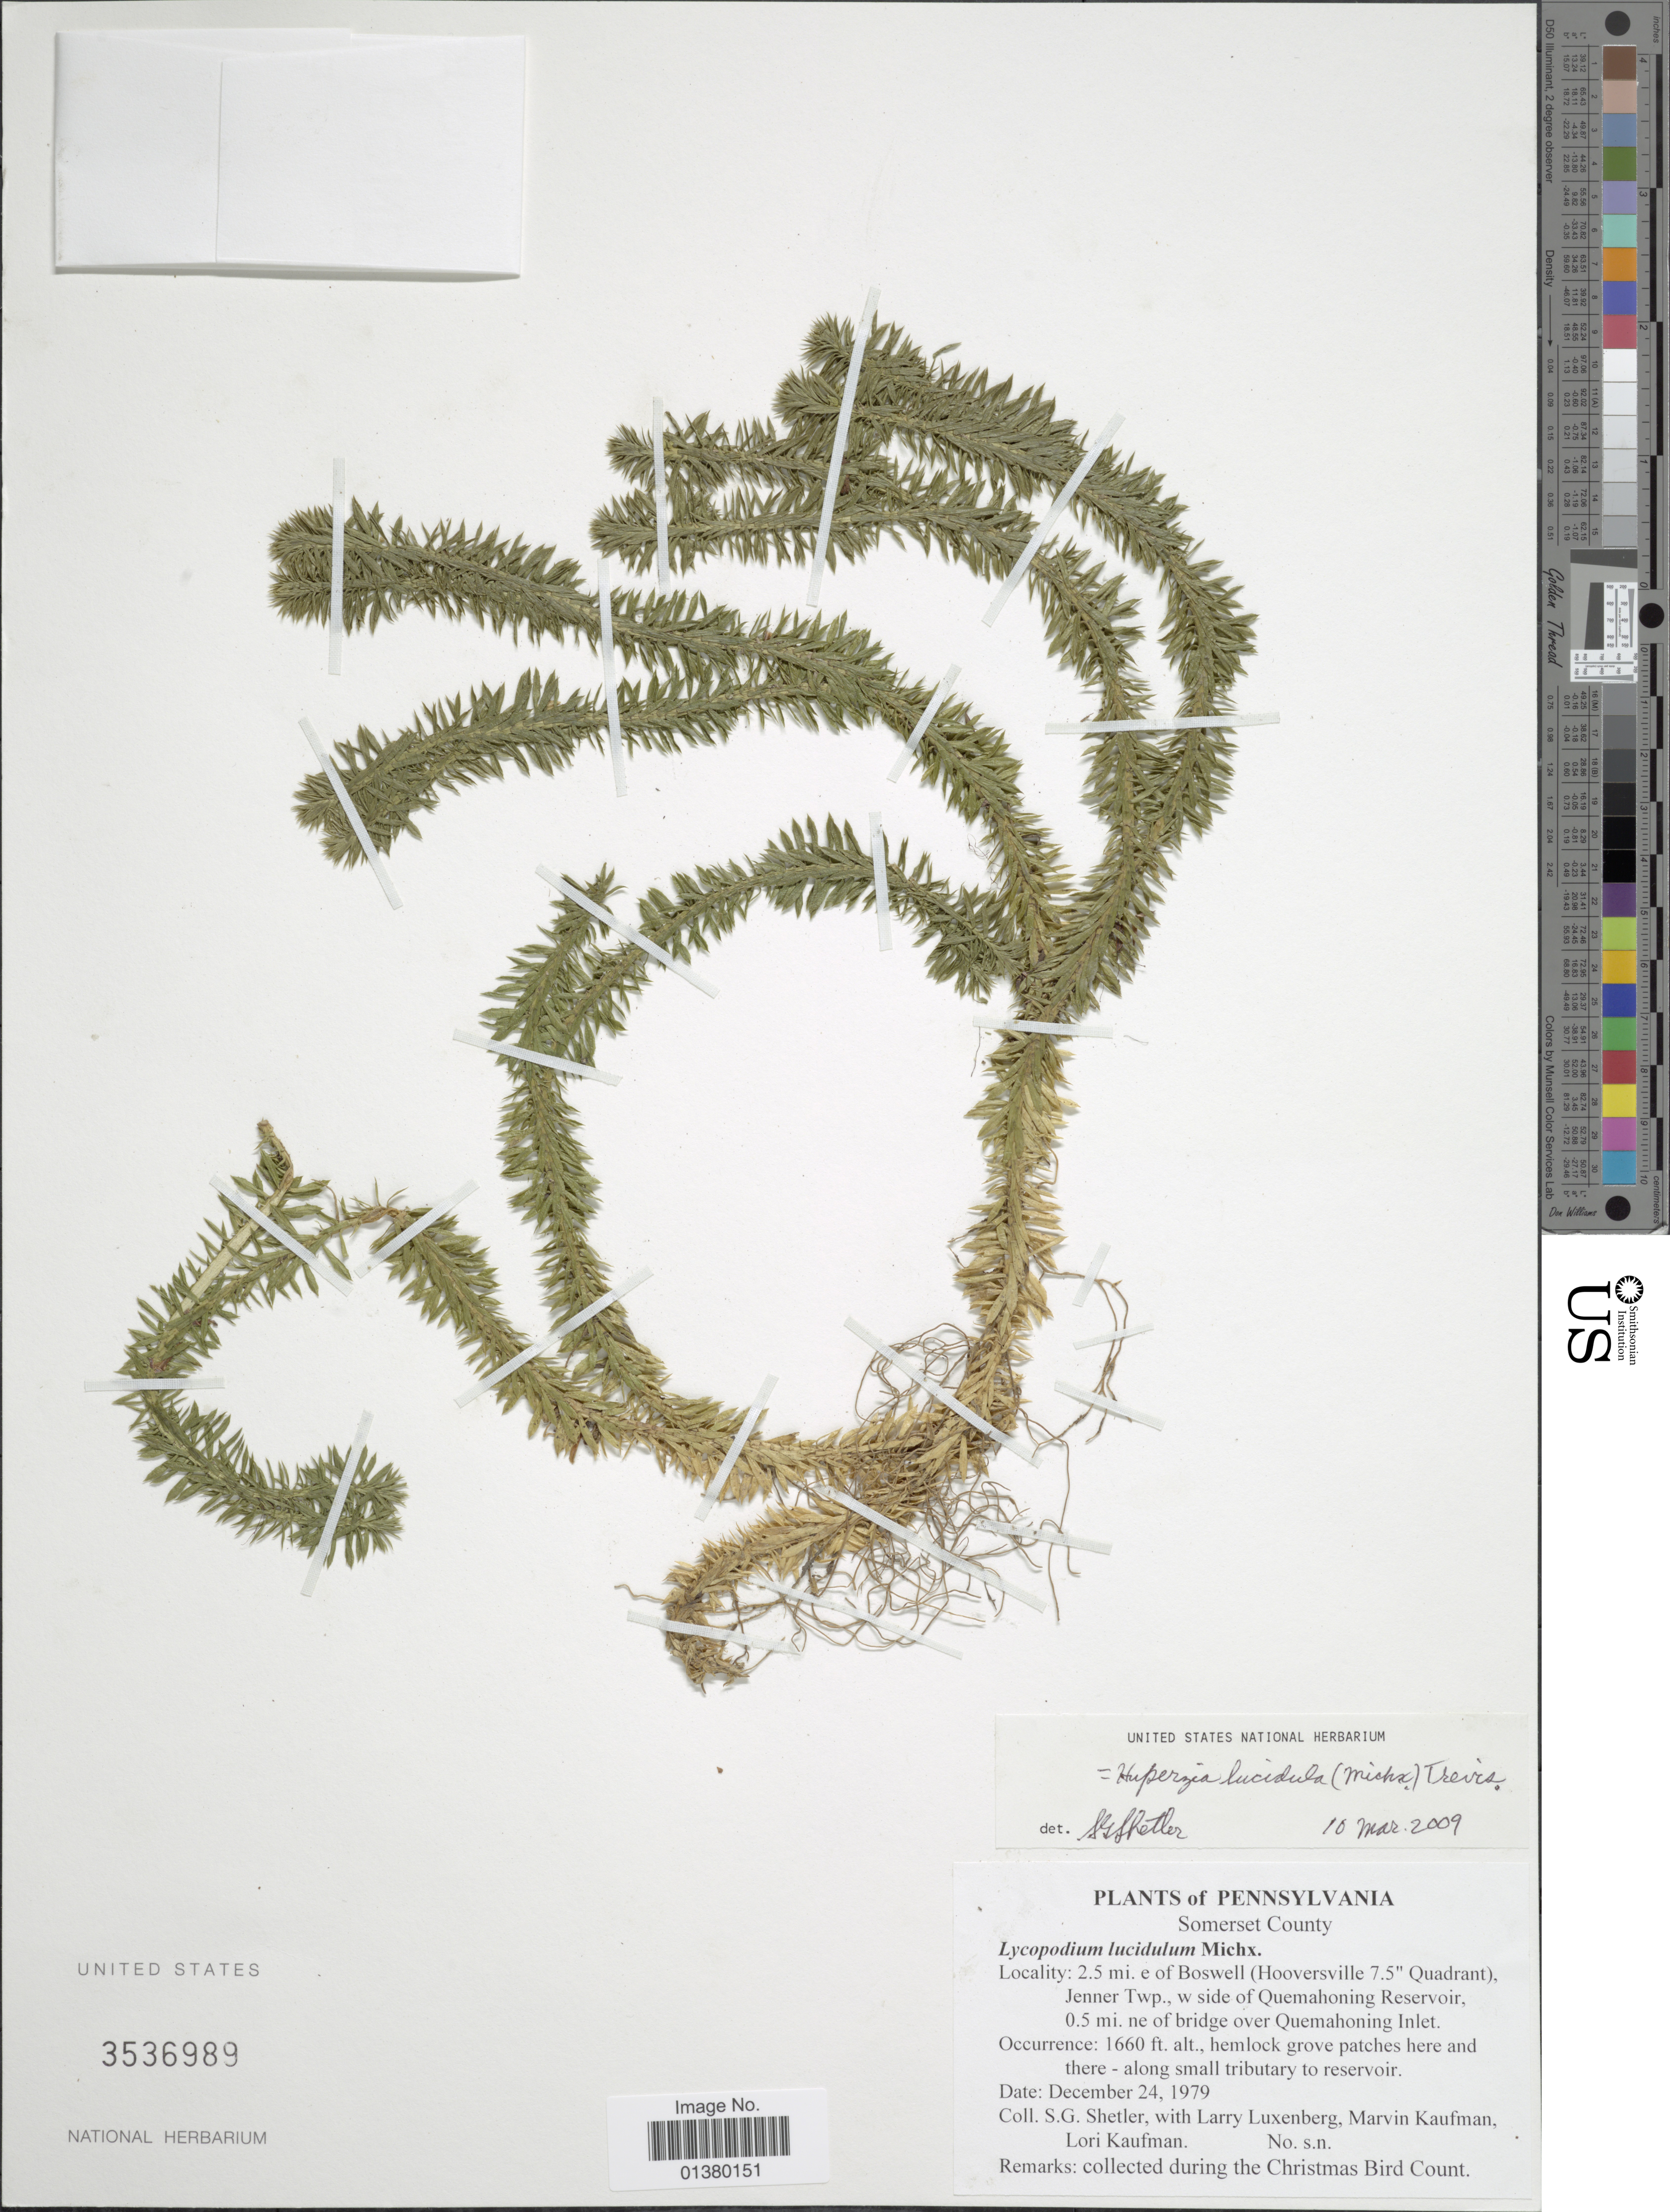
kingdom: Plantae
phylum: Tracheophyta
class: Lycopodiopsida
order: Lycopodiales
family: Lycopodiaceae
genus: Huperzia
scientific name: Huperzia lucidula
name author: (Michx.) Trevis.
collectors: S. Shetler, L. Luxenberg, M. Kaufman & L. Kaufman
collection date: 1979-12-24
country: United States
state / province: Pennsylvania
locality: Somerset County, 2.5 mi. e of Boswell (Hooversille 7.5' Quadrant), Jenner Twp., w side of Quemahoning Reservoir, 0.5 mi. ne of bridge ove Quemahoning Inlet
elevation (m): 506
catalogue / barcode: US 3536989